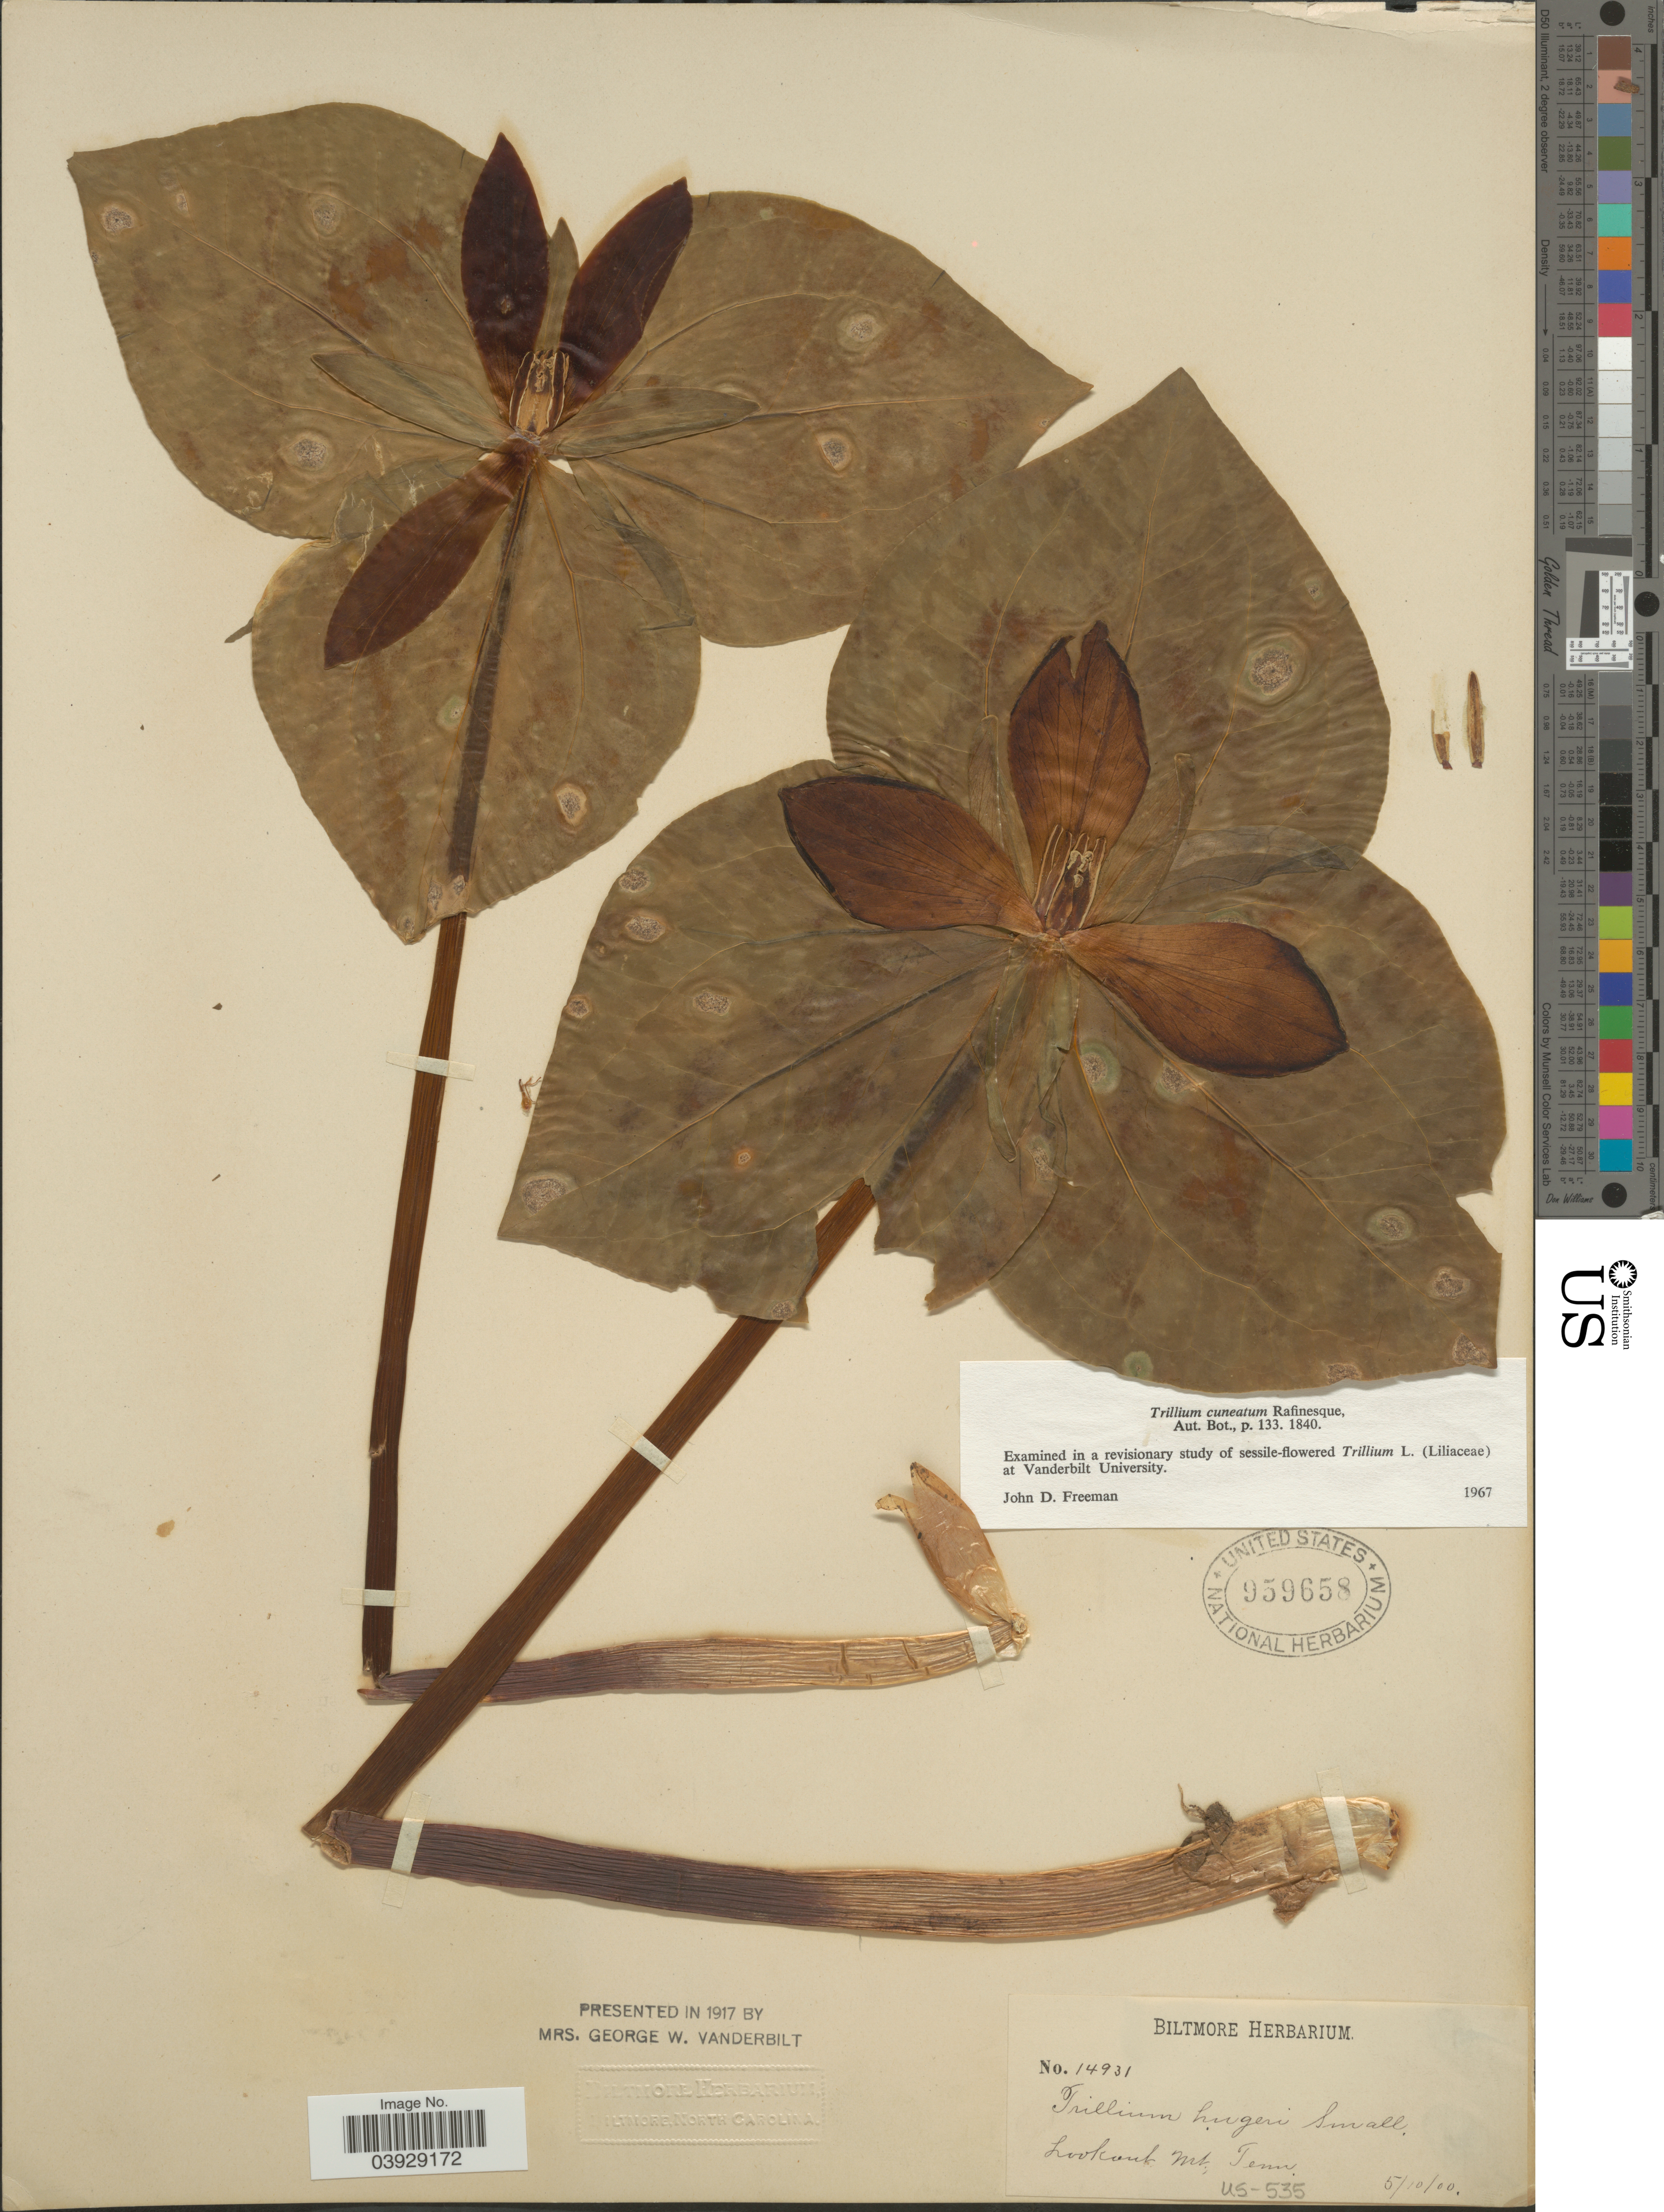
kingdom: Plantae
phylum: Tracheophyta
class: Liliopsida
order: Liliales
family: Melanthiaceae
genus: Trillium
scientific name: Trillium cuneatum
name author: Raf.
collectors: ex herb. Biltmore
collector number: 14931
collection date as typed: Transcribed d/m/y: 10/5/0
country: United States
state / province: Tennessee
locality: Lookout Mt.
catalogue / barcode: US 959658